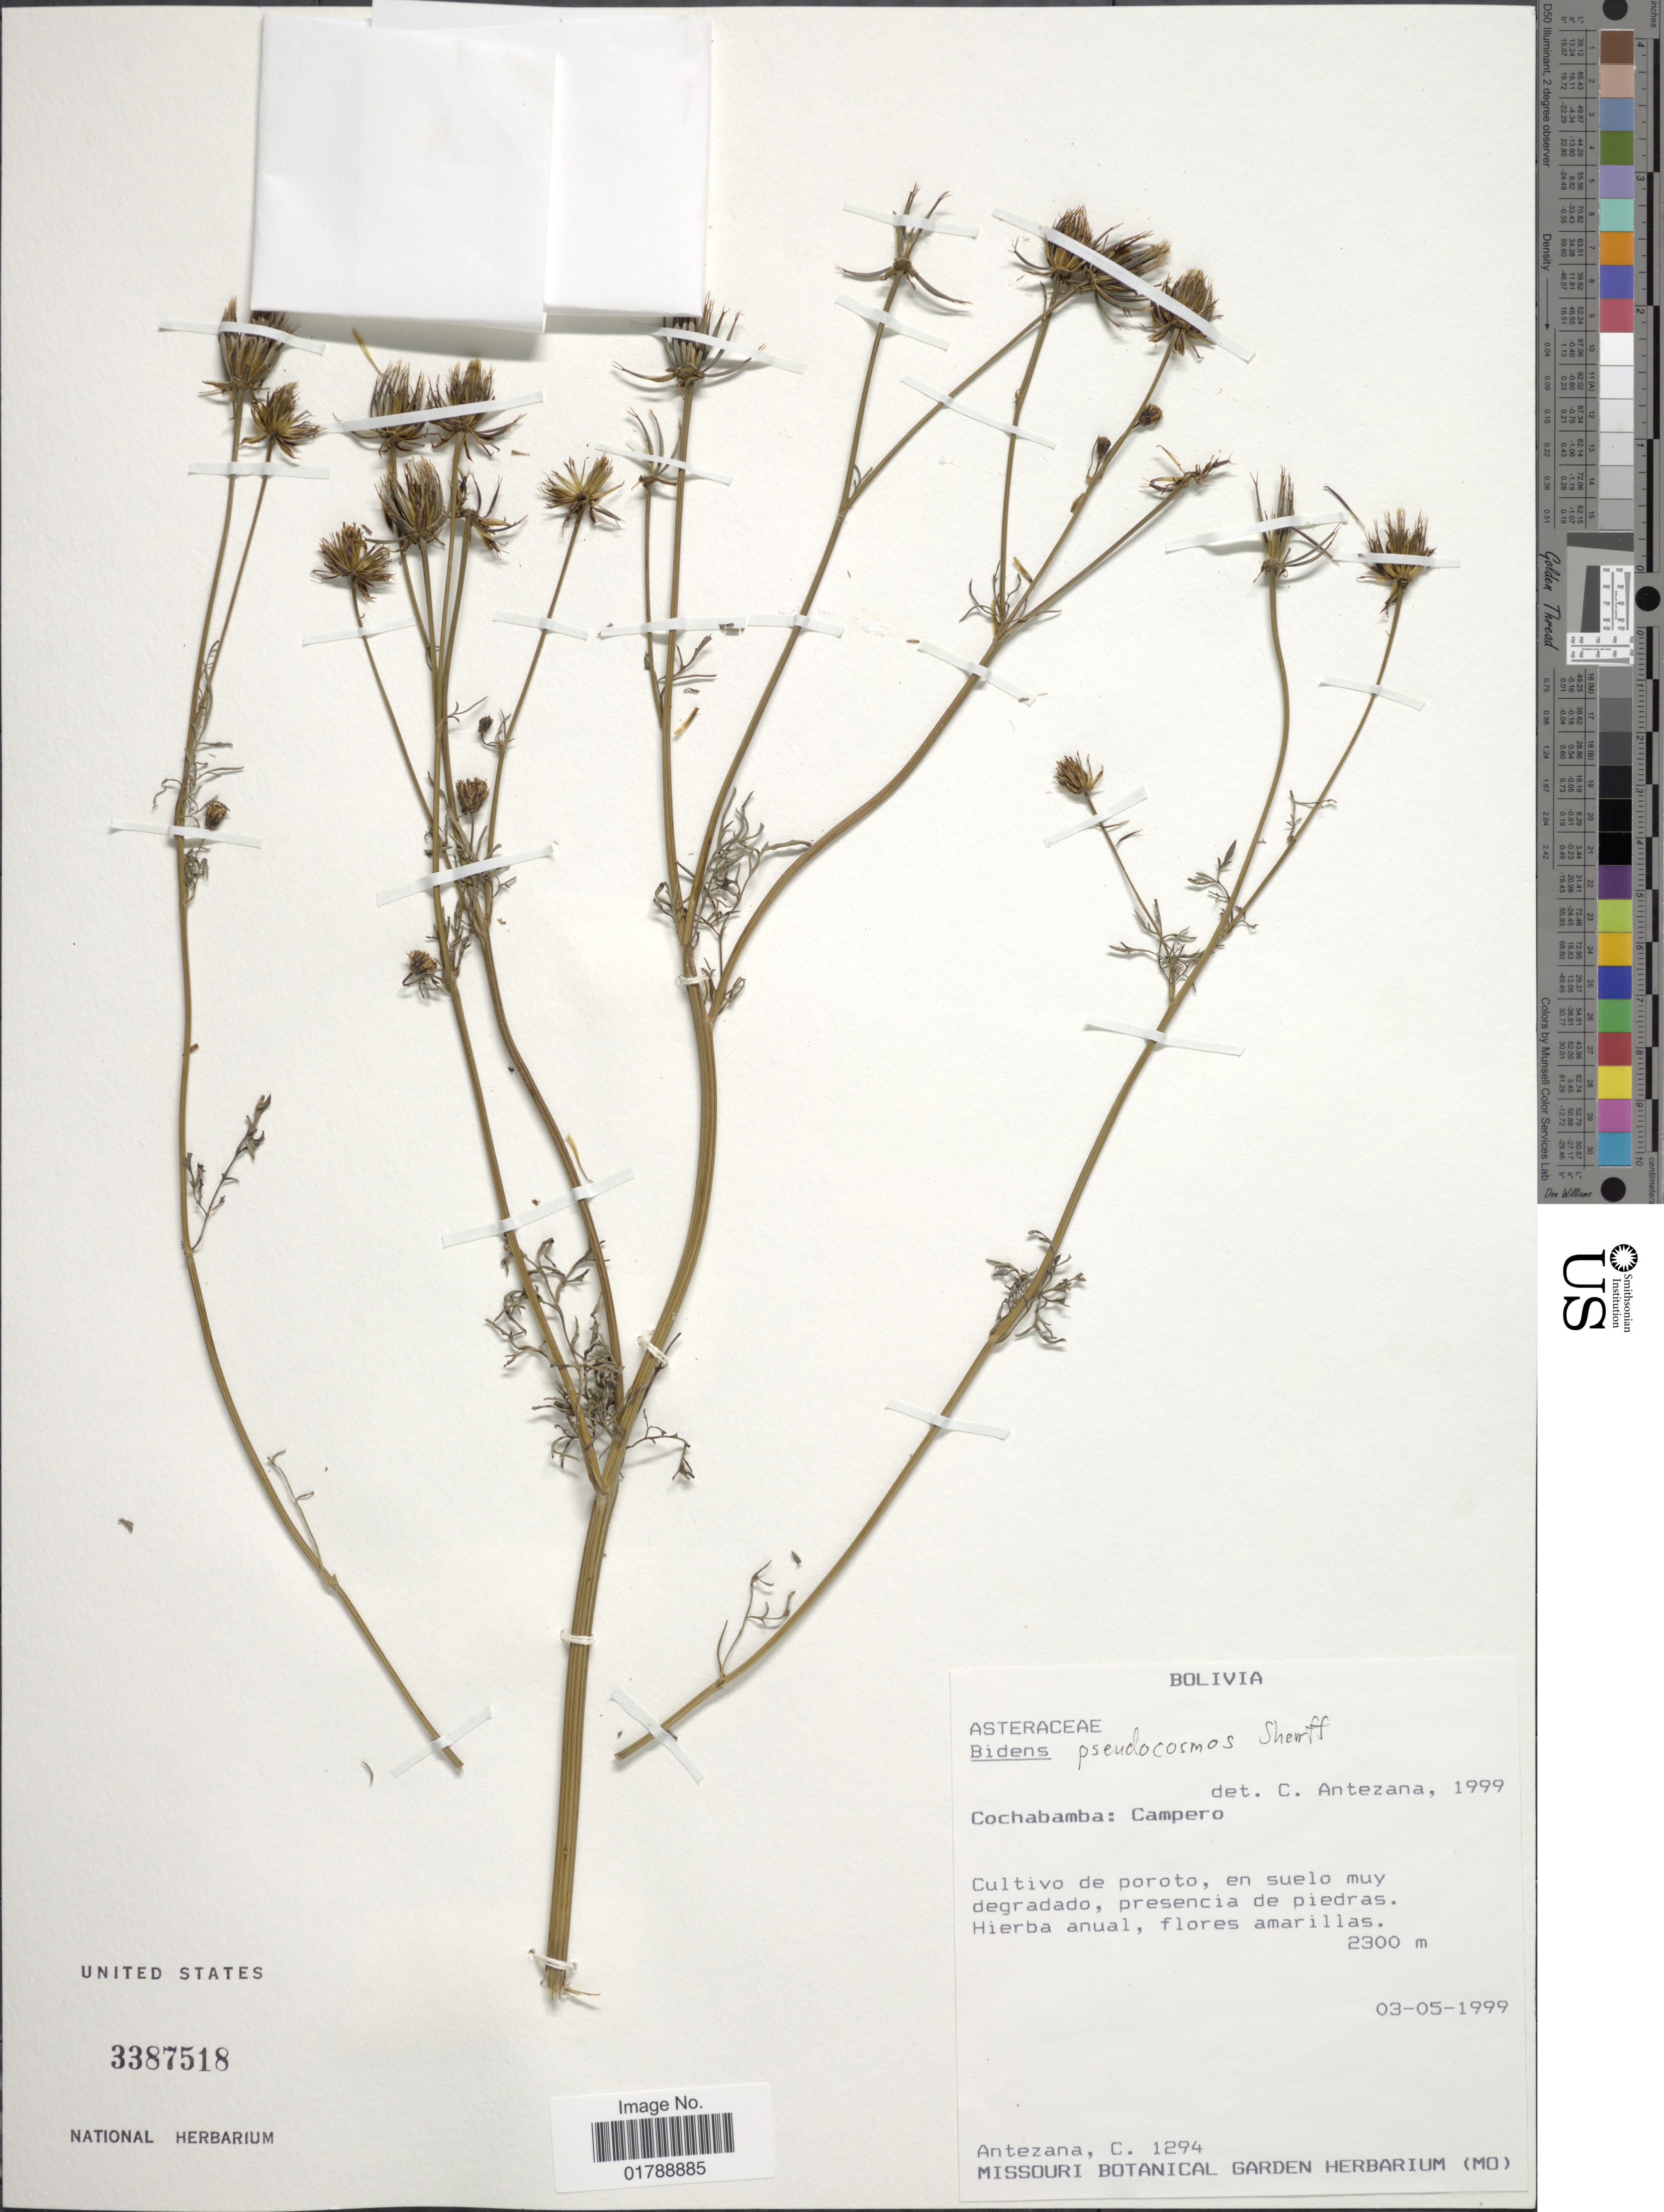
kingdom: Plantae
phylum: Tracheophyta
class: Magnoliopsida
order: Asterales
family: Asteraceae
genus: Bidens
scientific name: Bidens pseudocosmos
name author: Sherff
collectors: C. Antezana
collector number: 1294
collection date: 1999-05-03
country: Bolivia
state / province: Cochabamba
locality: Campero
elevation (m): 2300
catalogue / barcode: US 3387518